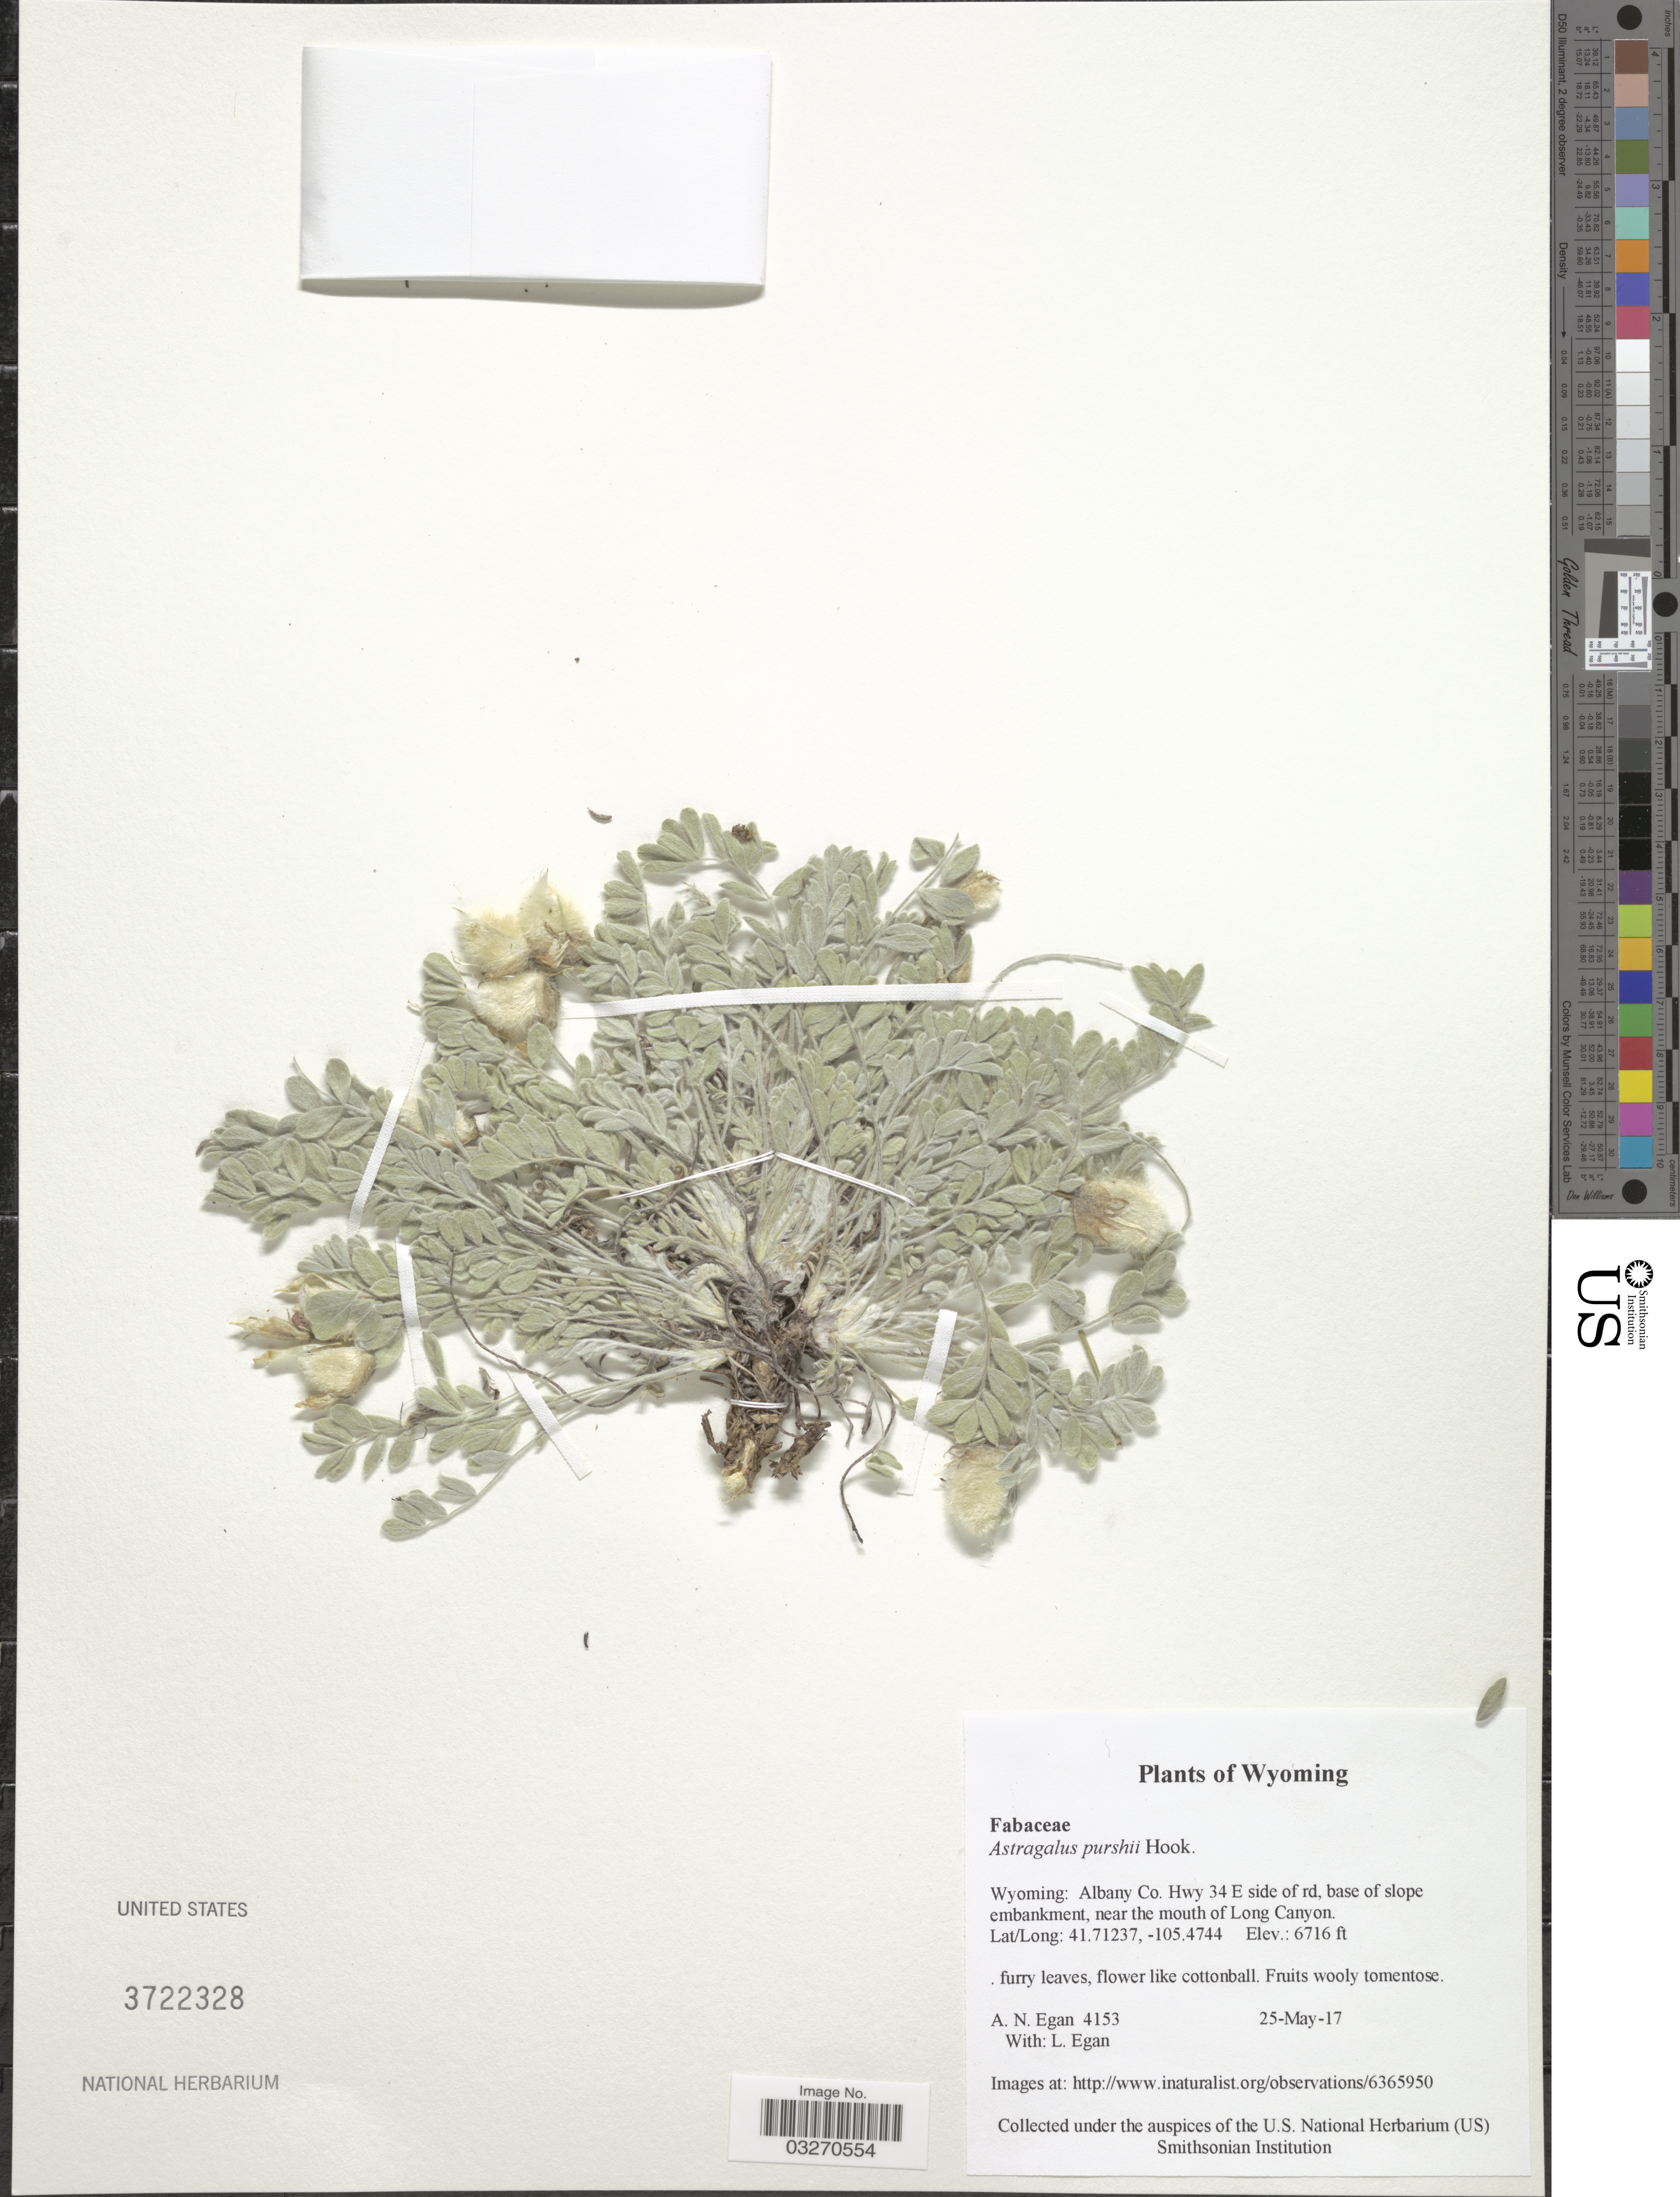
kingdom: Plantae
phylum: Tracheophyta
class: Magnoliopsida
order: Fabales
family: Fabaceae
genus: Astragalus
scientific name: Astragalus purshii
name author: Douglas ex Hook.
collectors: A. N. Egan & L. Egan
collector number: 4153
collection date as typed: Transcribed d/m/y: 25/5/17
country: United States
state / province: Wyoming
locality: Albany Co. Hwy 34 E side of rd, base of slope embankment, near the mouth of Long Canyon.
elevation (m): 2047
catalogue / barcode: US 3722328